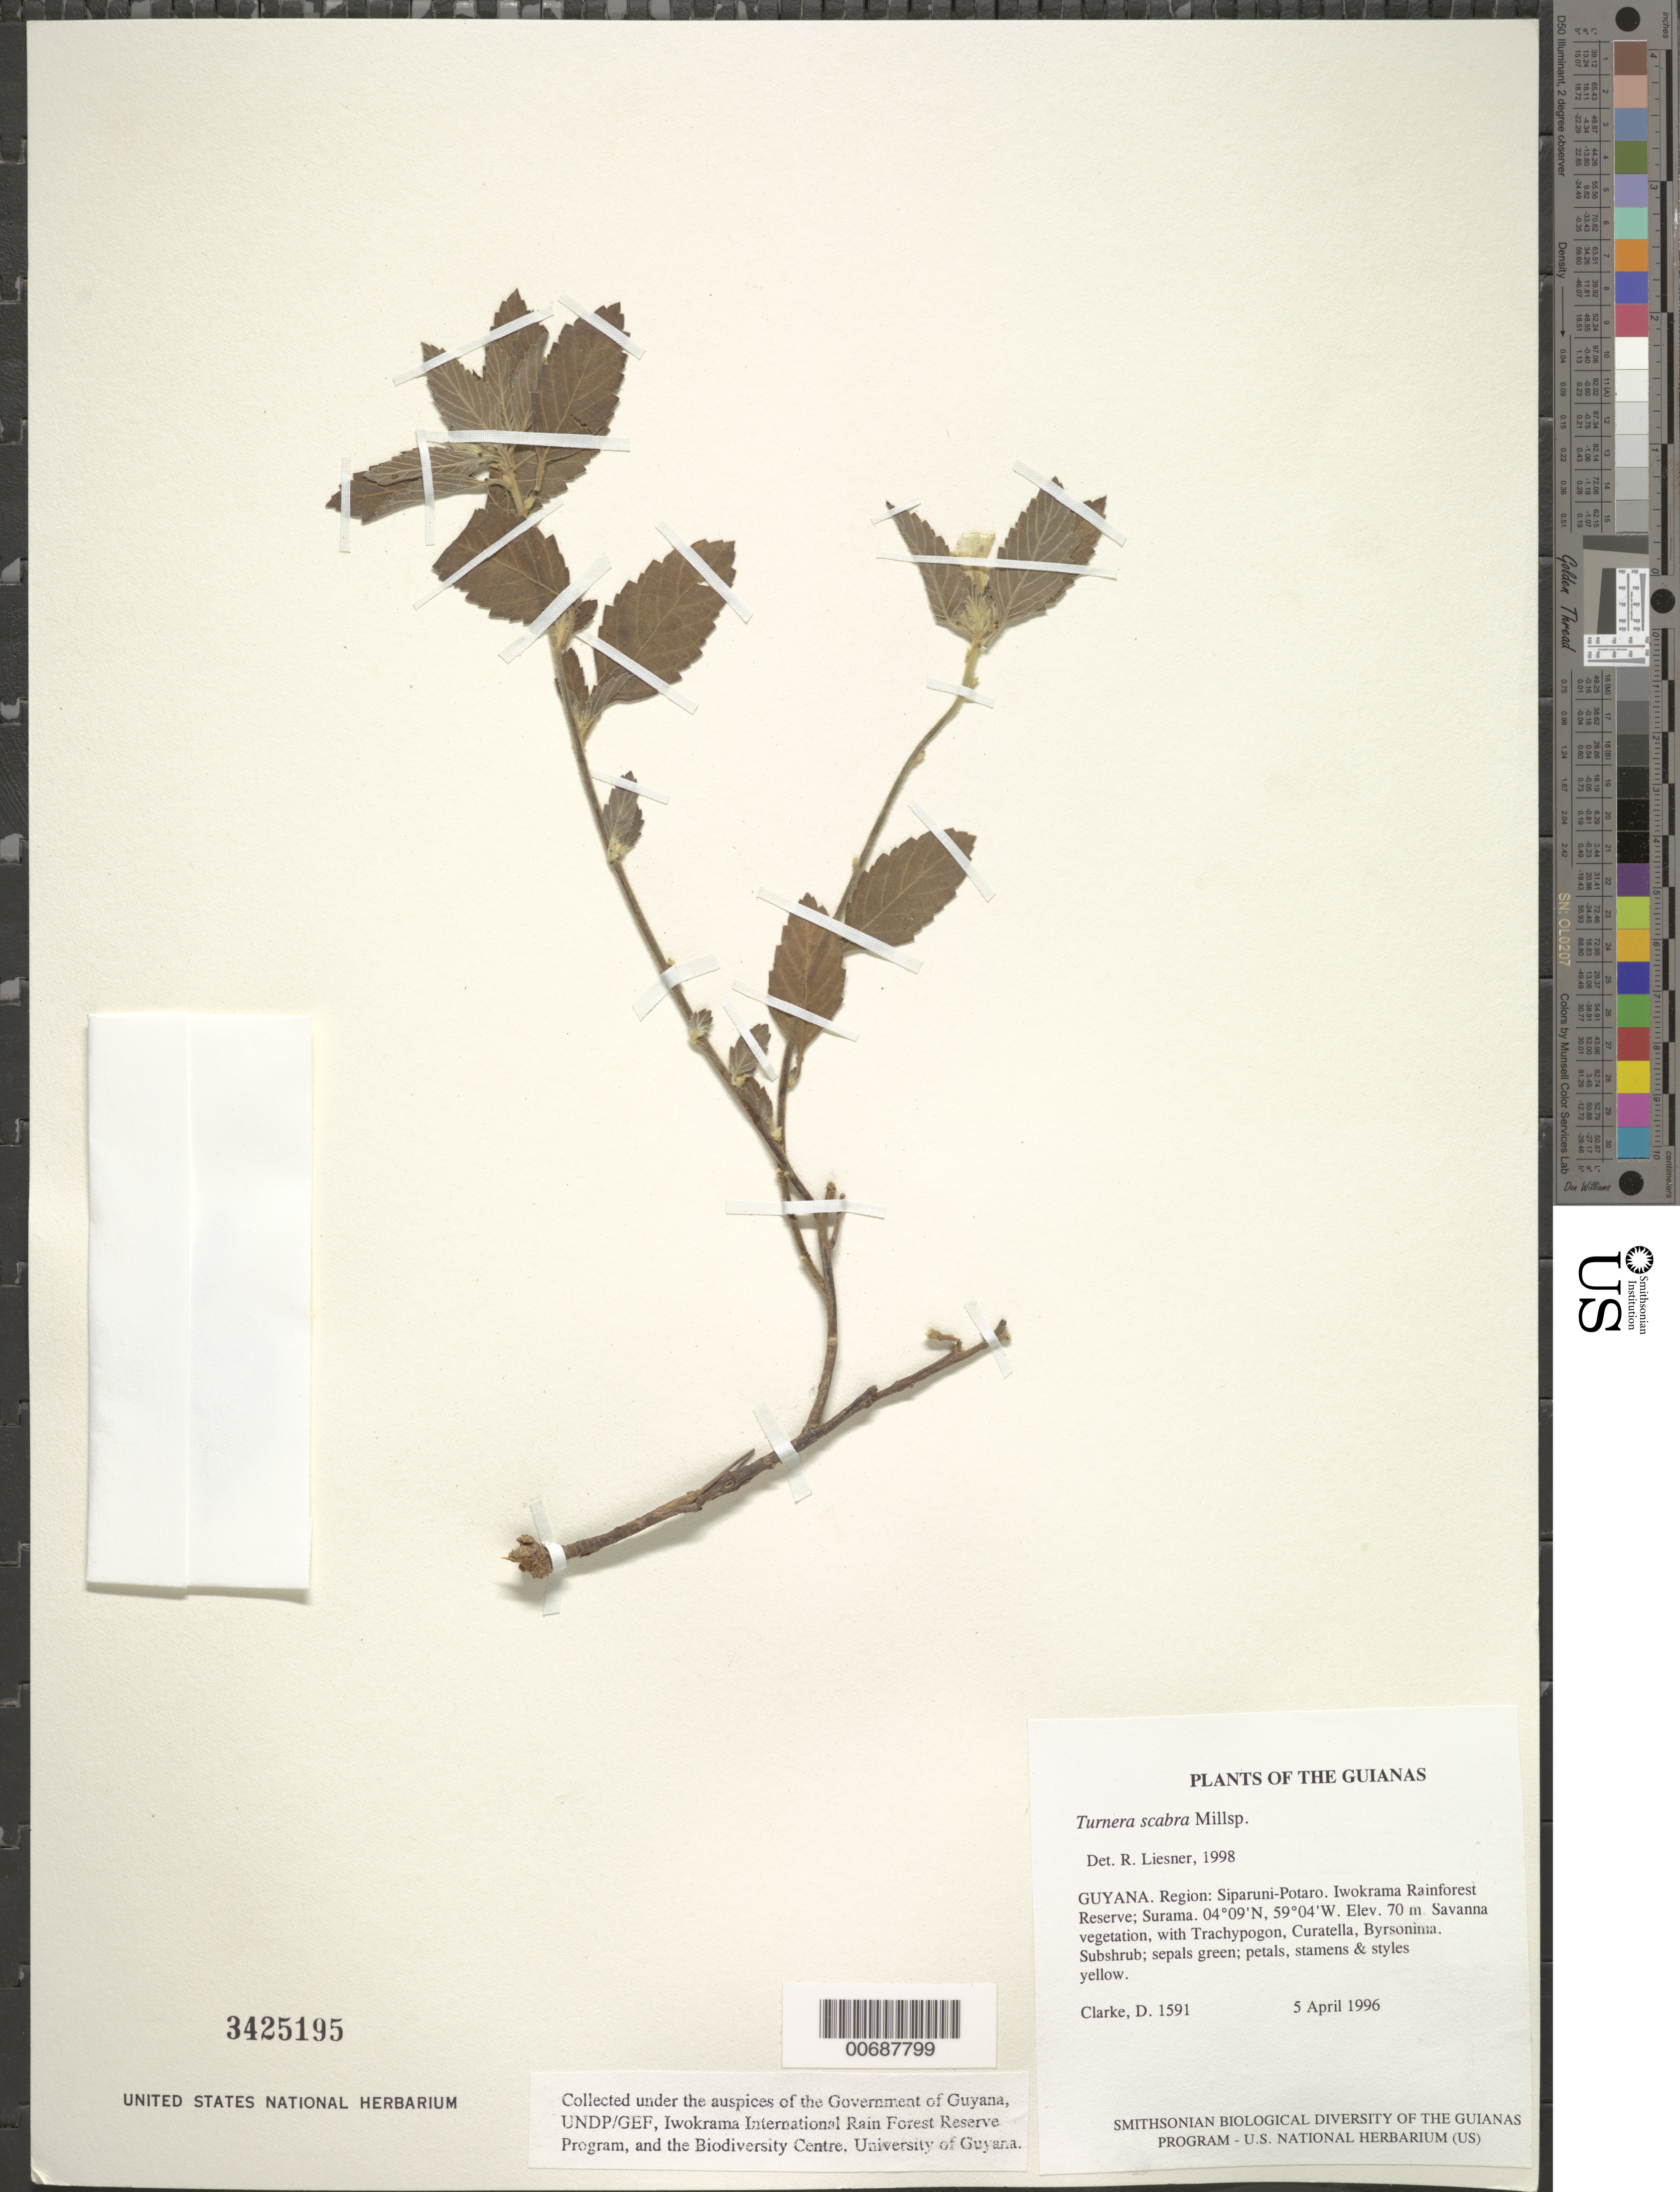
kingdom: Plantae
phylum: Tracheophyta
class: Magnoliopsida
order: Malpighiales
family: Turneraceae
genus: Turnera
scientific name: Turnera scabra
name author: Millsp.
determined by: Liesner, R. L.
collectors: H. D. Clarke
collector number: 1591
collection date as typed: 5 April 1996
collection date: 1996-04-05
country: Guyana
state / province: Potaro-Siparuni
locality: Iwokrama Rainforest Reserve; Surama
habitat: Savanna vegetation, with Trachypogon, Curatella, Byrsonima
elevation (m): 70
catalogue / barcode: US 3425195